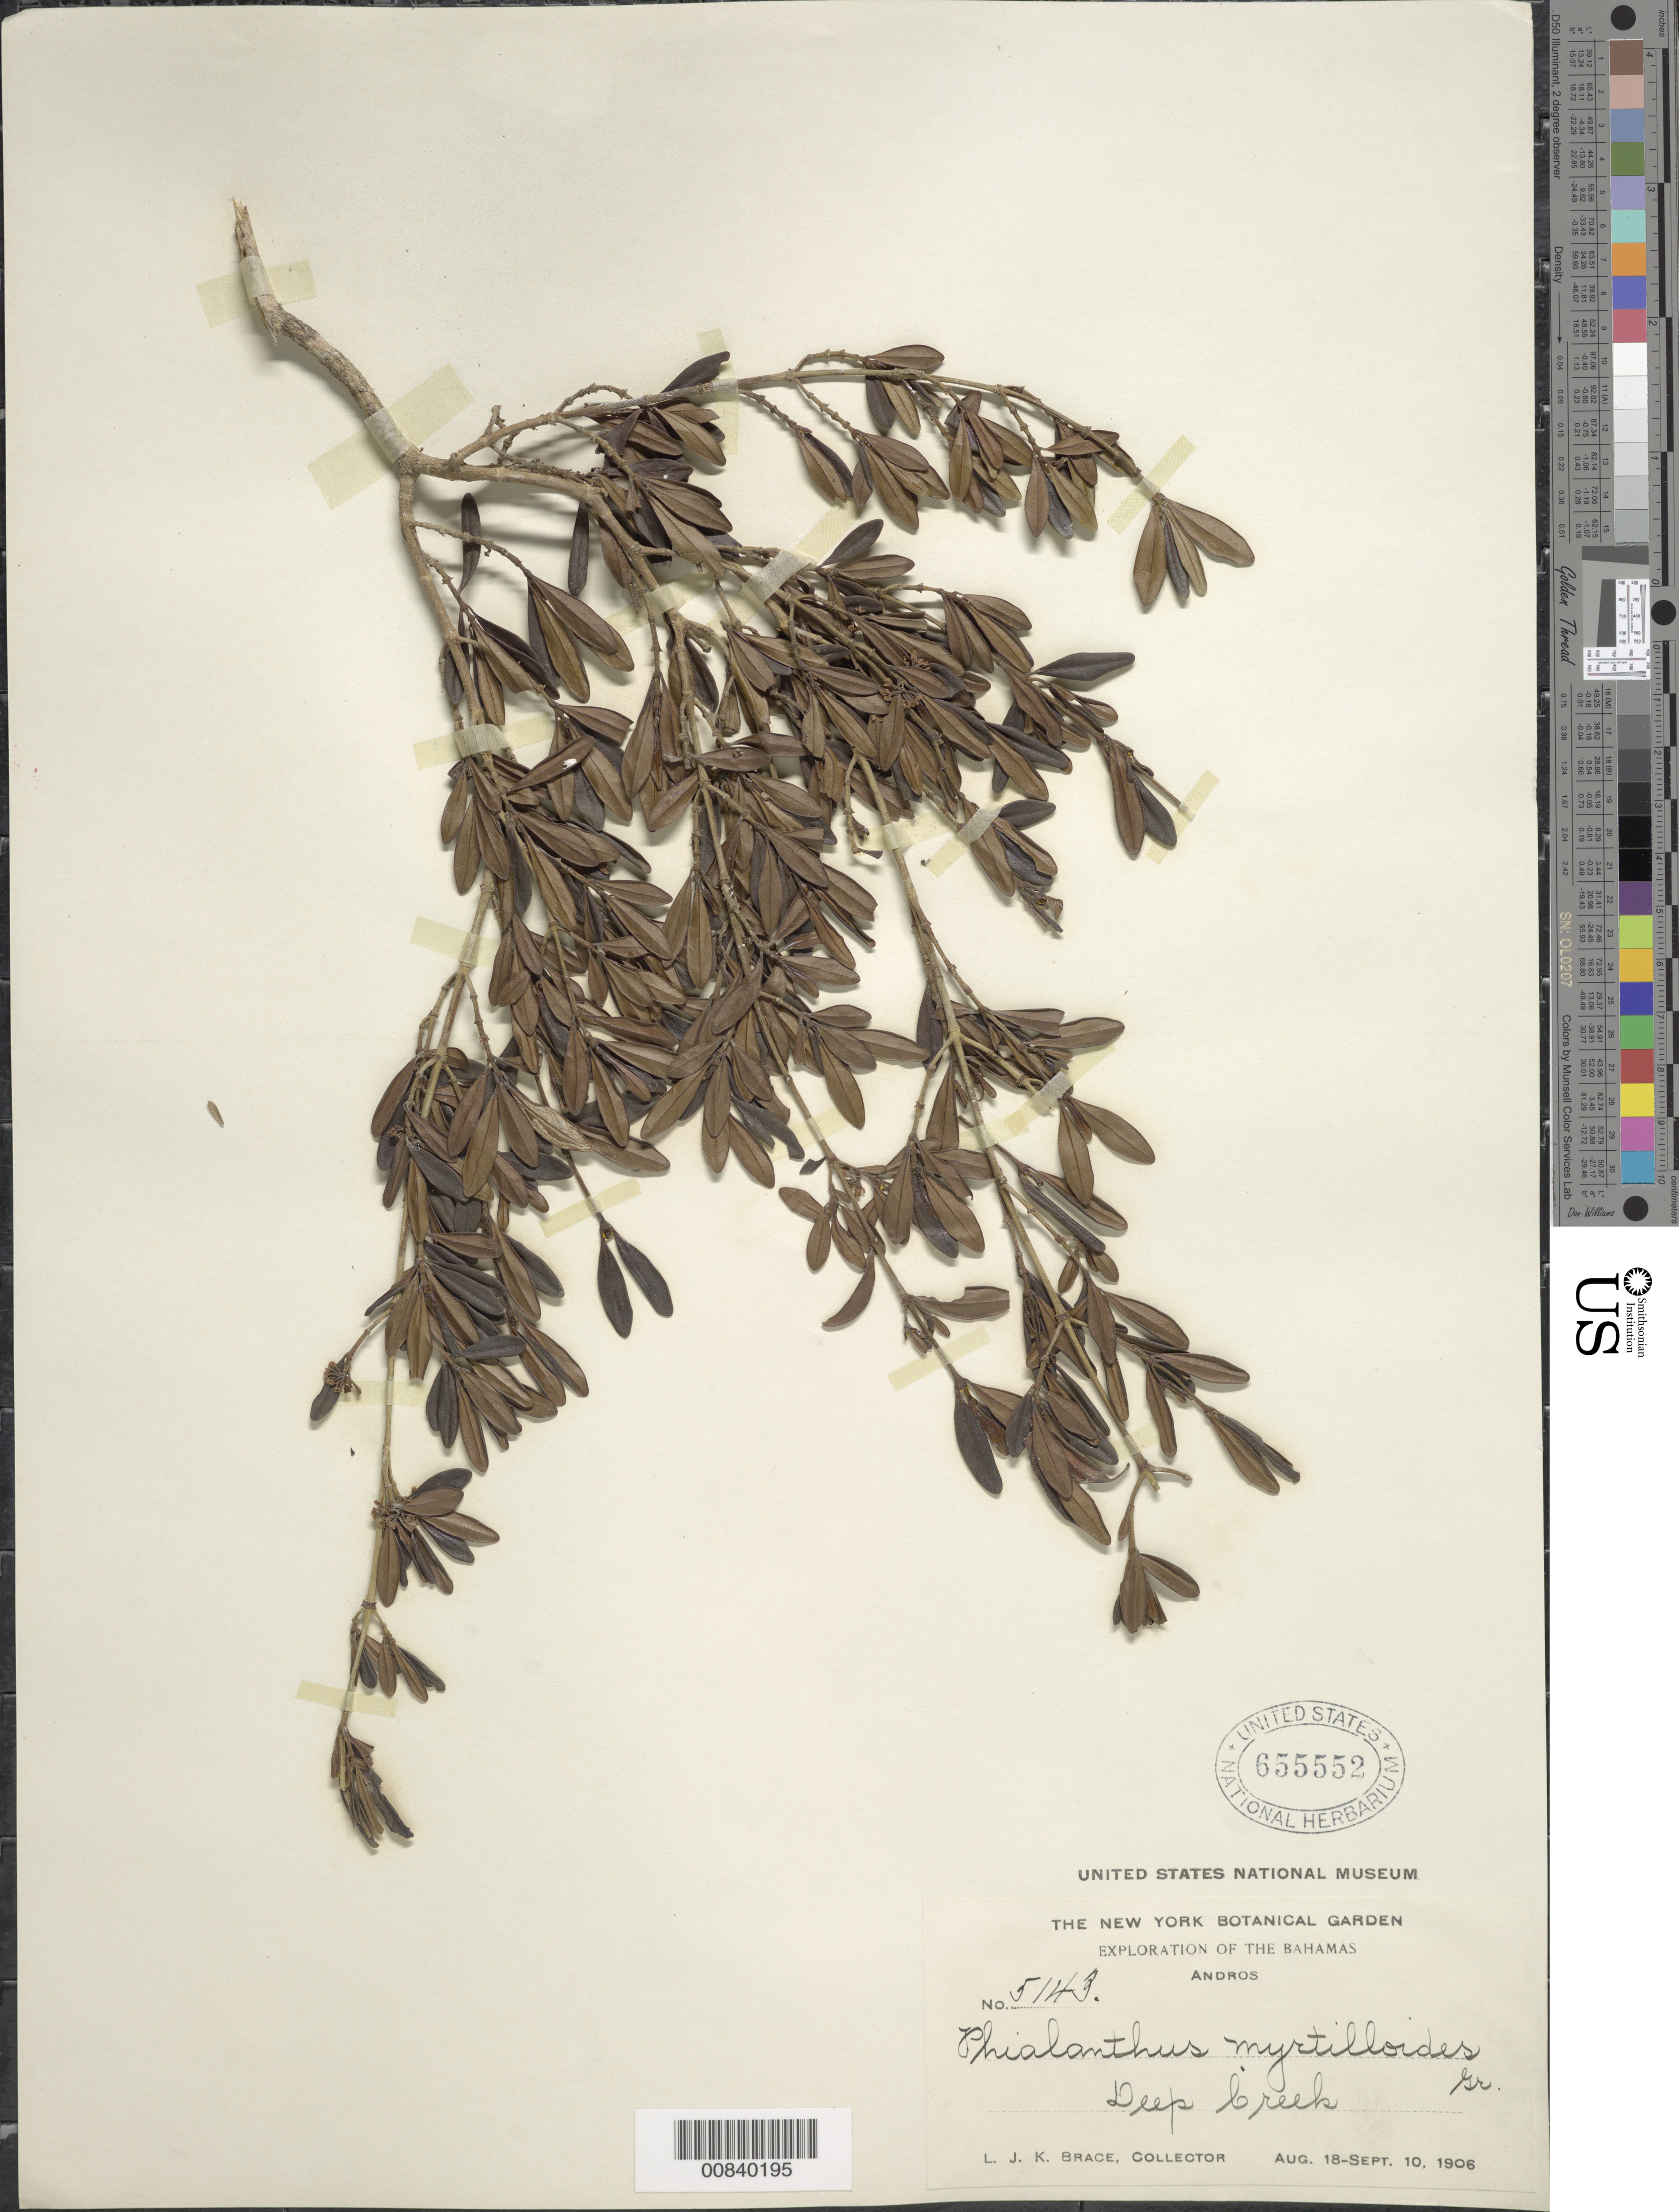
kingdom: Plantae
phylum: Tracheophyta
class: Magnoliopsida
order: Gentianales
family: Rubiaceae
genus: Phialanthus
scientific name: Phialanthus myrtilloides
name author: Griseb.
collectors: L. J. K. Brace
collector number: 5143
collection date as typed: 18 Aug 1906 to 10 Sep 1906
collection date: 1906-08-18/1906-09-10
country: Bahamas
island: Andros Island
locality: Andros. Deep Creek.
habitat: Near creek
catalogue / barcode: US 655552